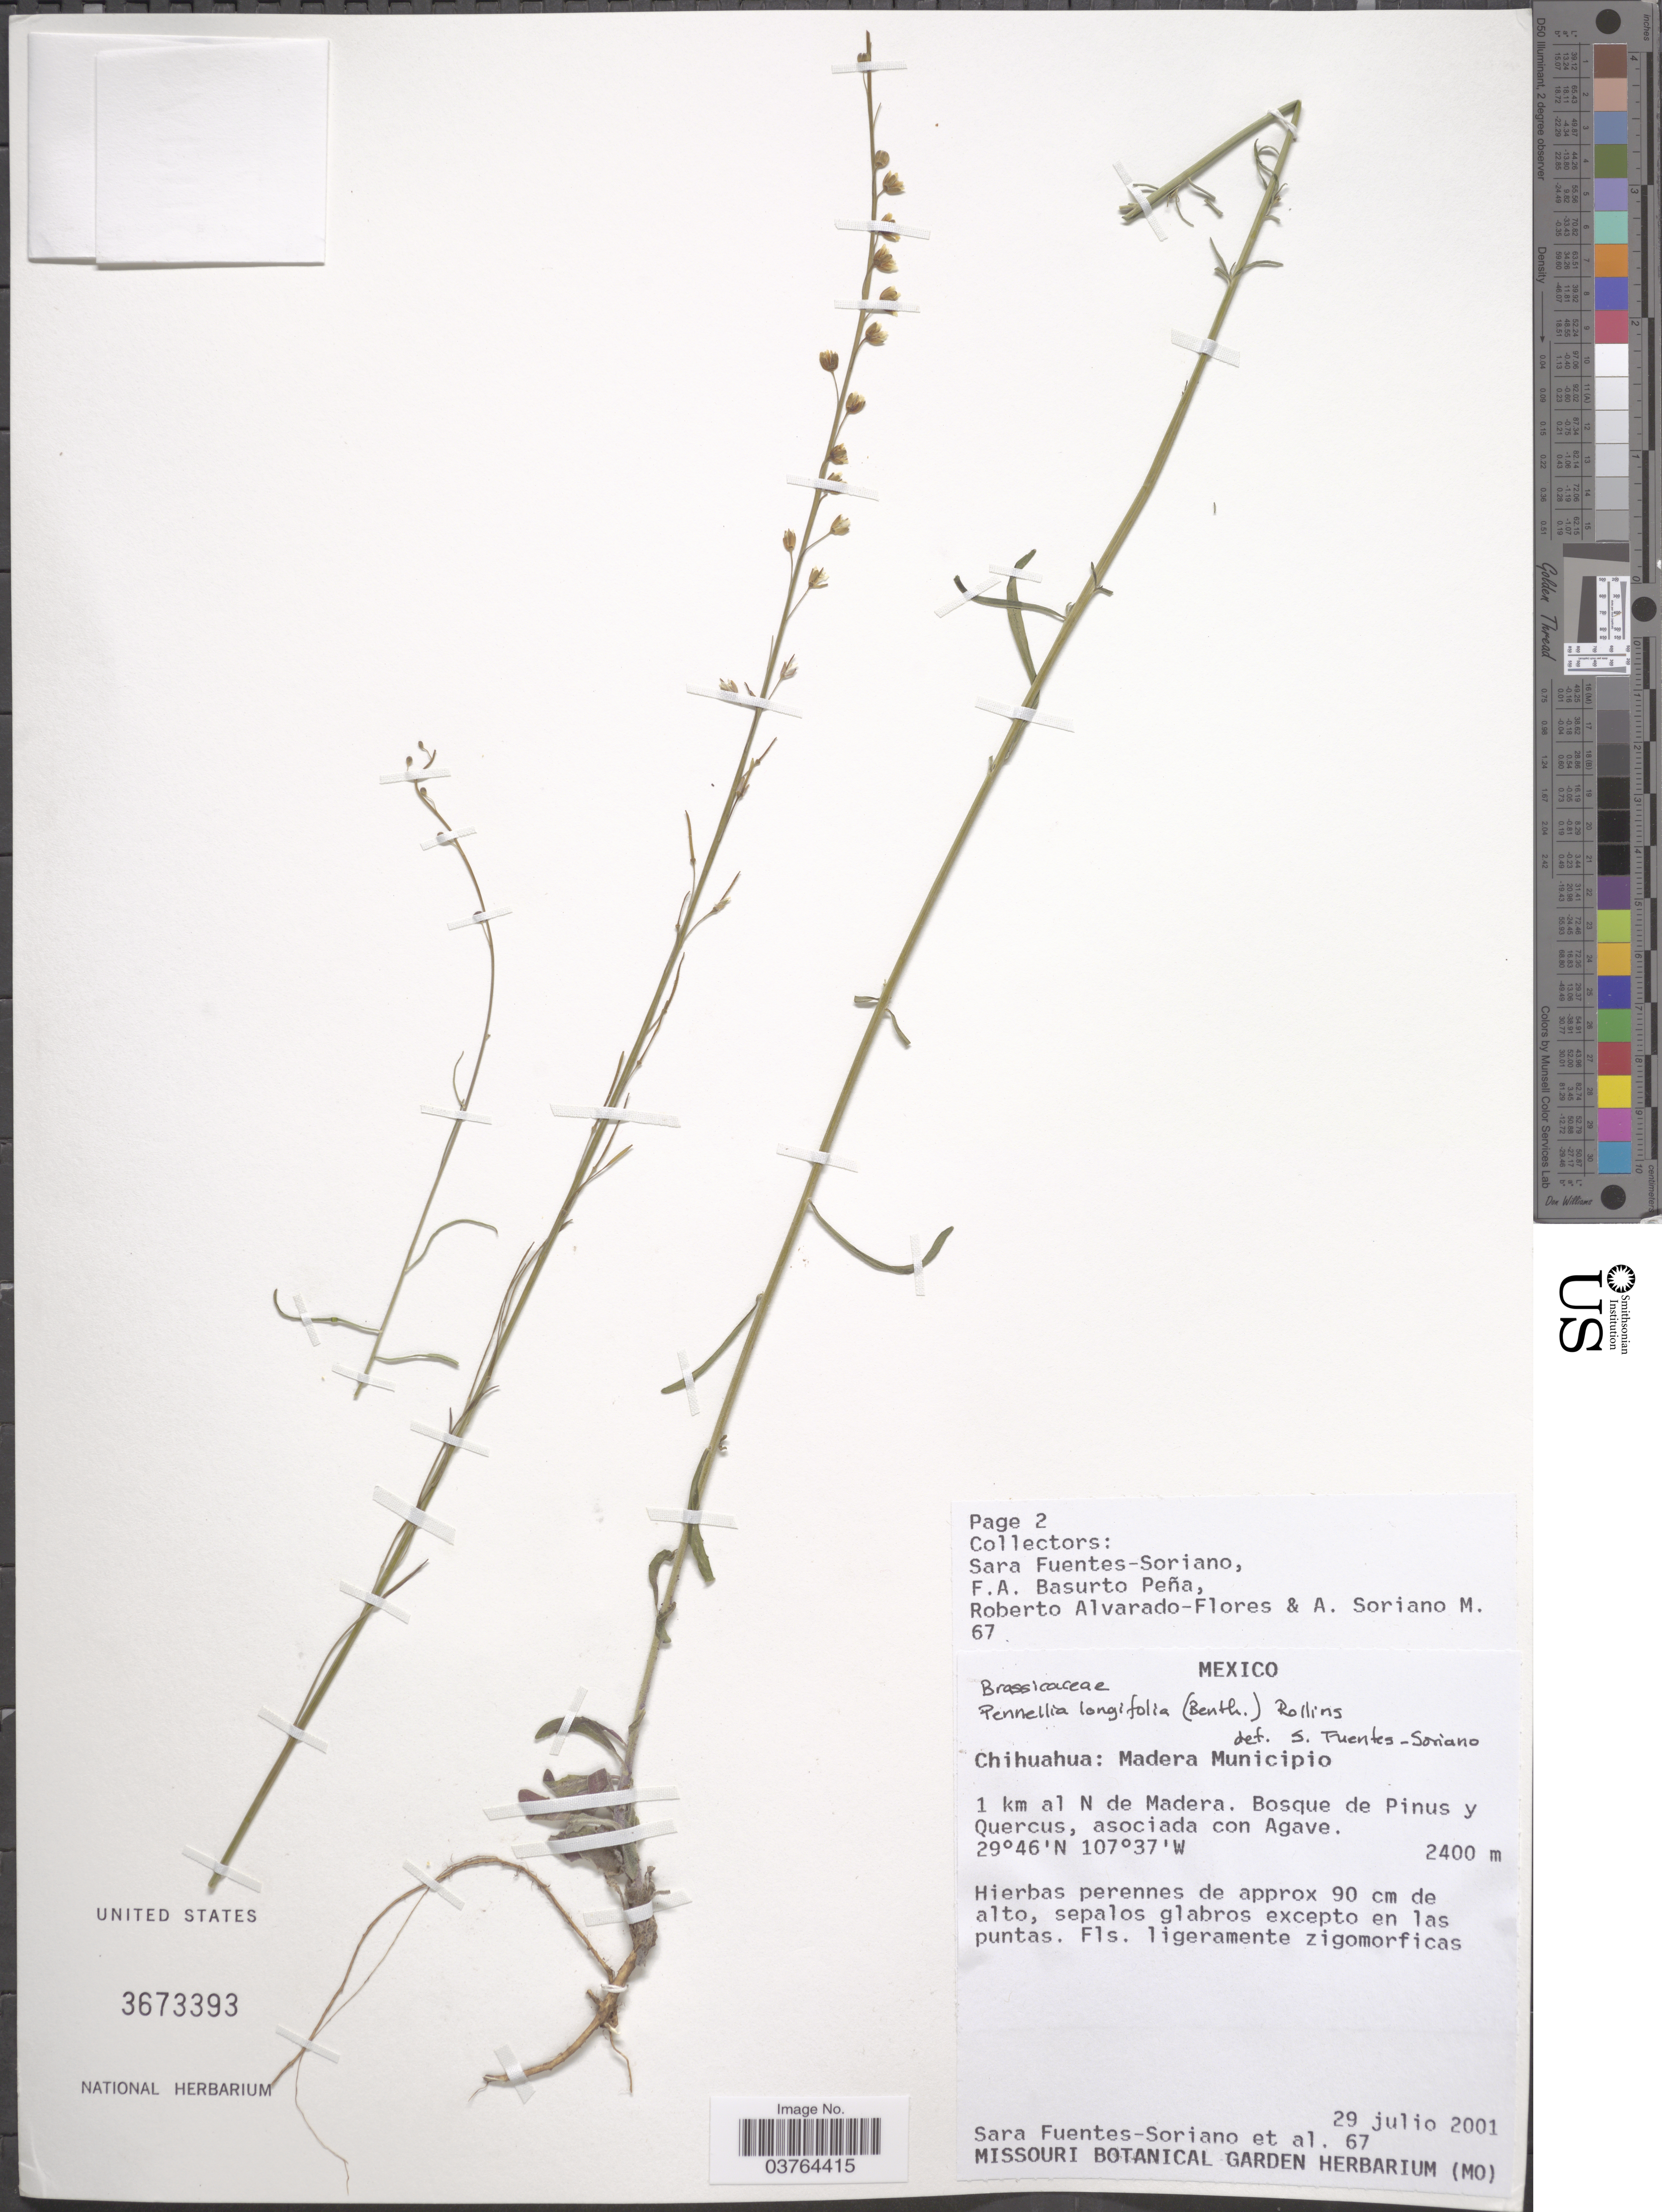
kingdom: Plantae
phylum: Tracheophyta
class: Magnoliopsida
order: Brassicales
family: Brassicaceae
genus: Pennellia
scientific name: Pennellia longifolia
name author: (Benth.) Rollins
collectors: S. Fuentes-Soriano, F. Basurto, R. Alvarado & A. Soriano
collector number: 67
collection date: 2001-07-29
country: Mexico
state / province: Chihuahua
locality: Madera Municipio. 1 km al N de Madera.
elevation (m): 2400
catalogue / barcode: US 3673393